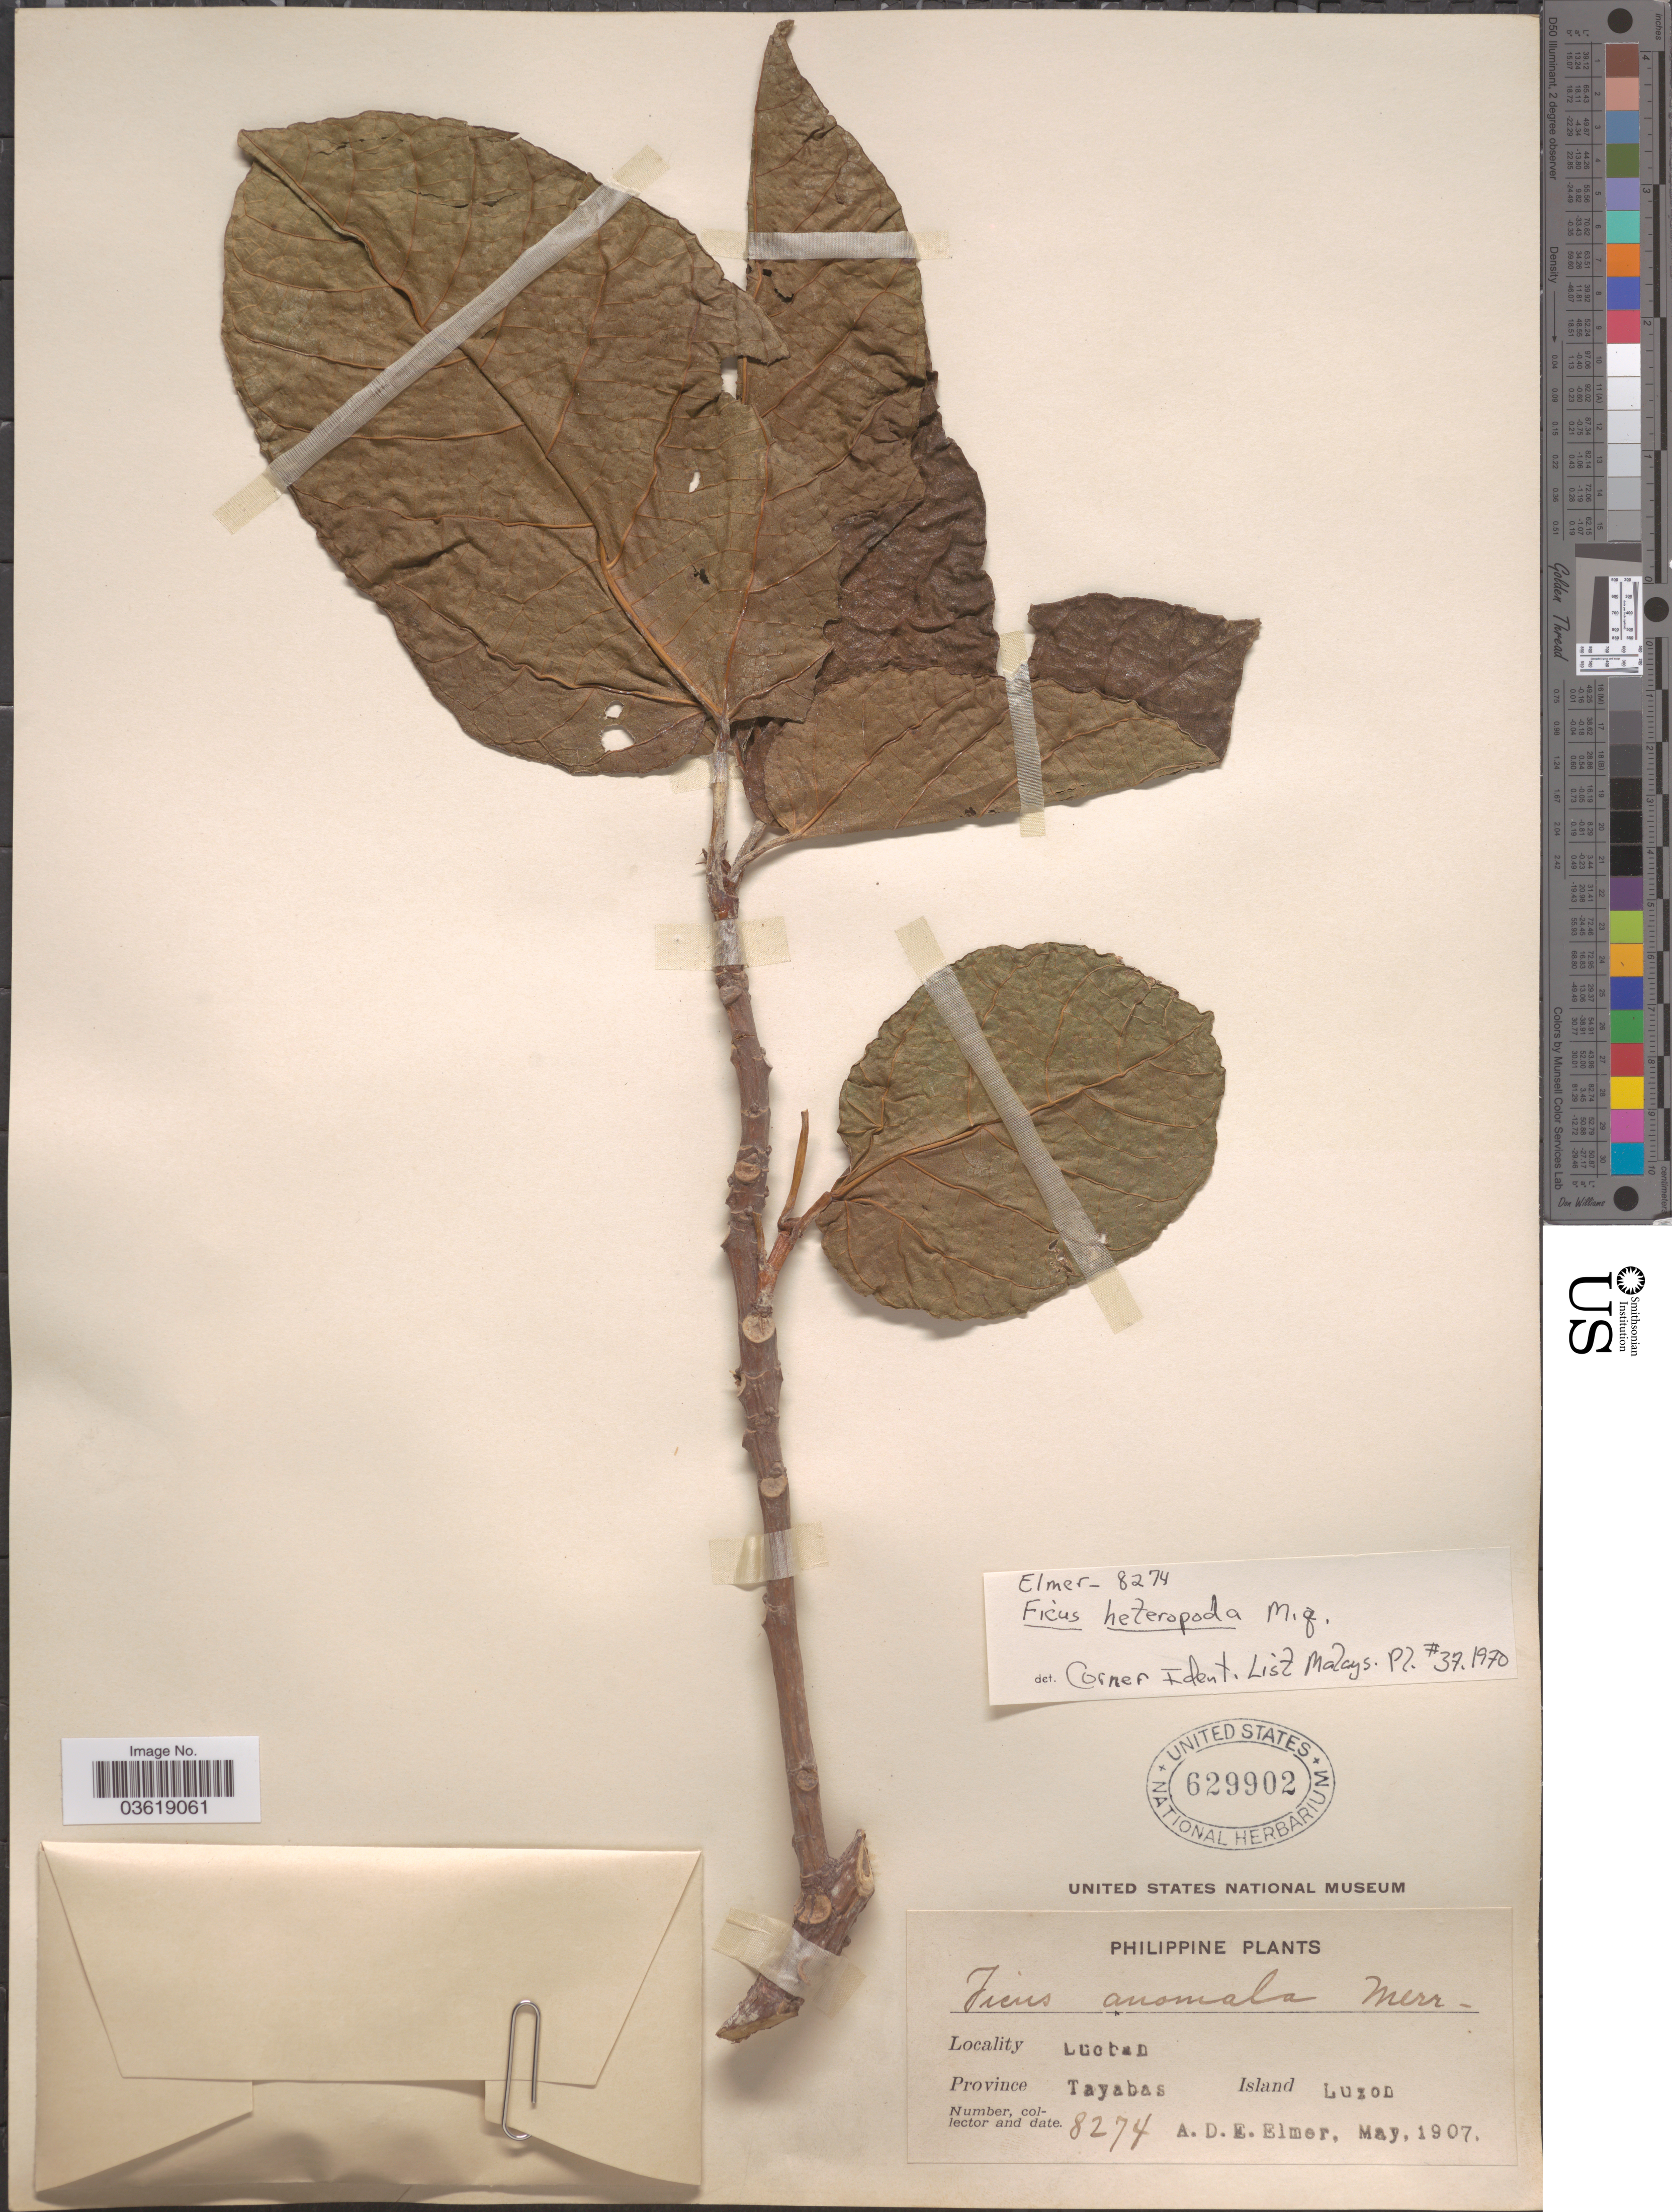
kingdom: Plantae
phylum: Tracheophyta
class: Magnoliopsida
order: Rosales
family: Moraceae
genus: Ficus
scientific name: Ficus heteropoda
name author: Miq.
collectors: A. D. E. Elmer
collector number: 8274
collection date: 1907-05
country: Philippines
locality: Philippine. Lucban. Province Tayabas, Island Luzon.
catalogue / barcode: US 629902